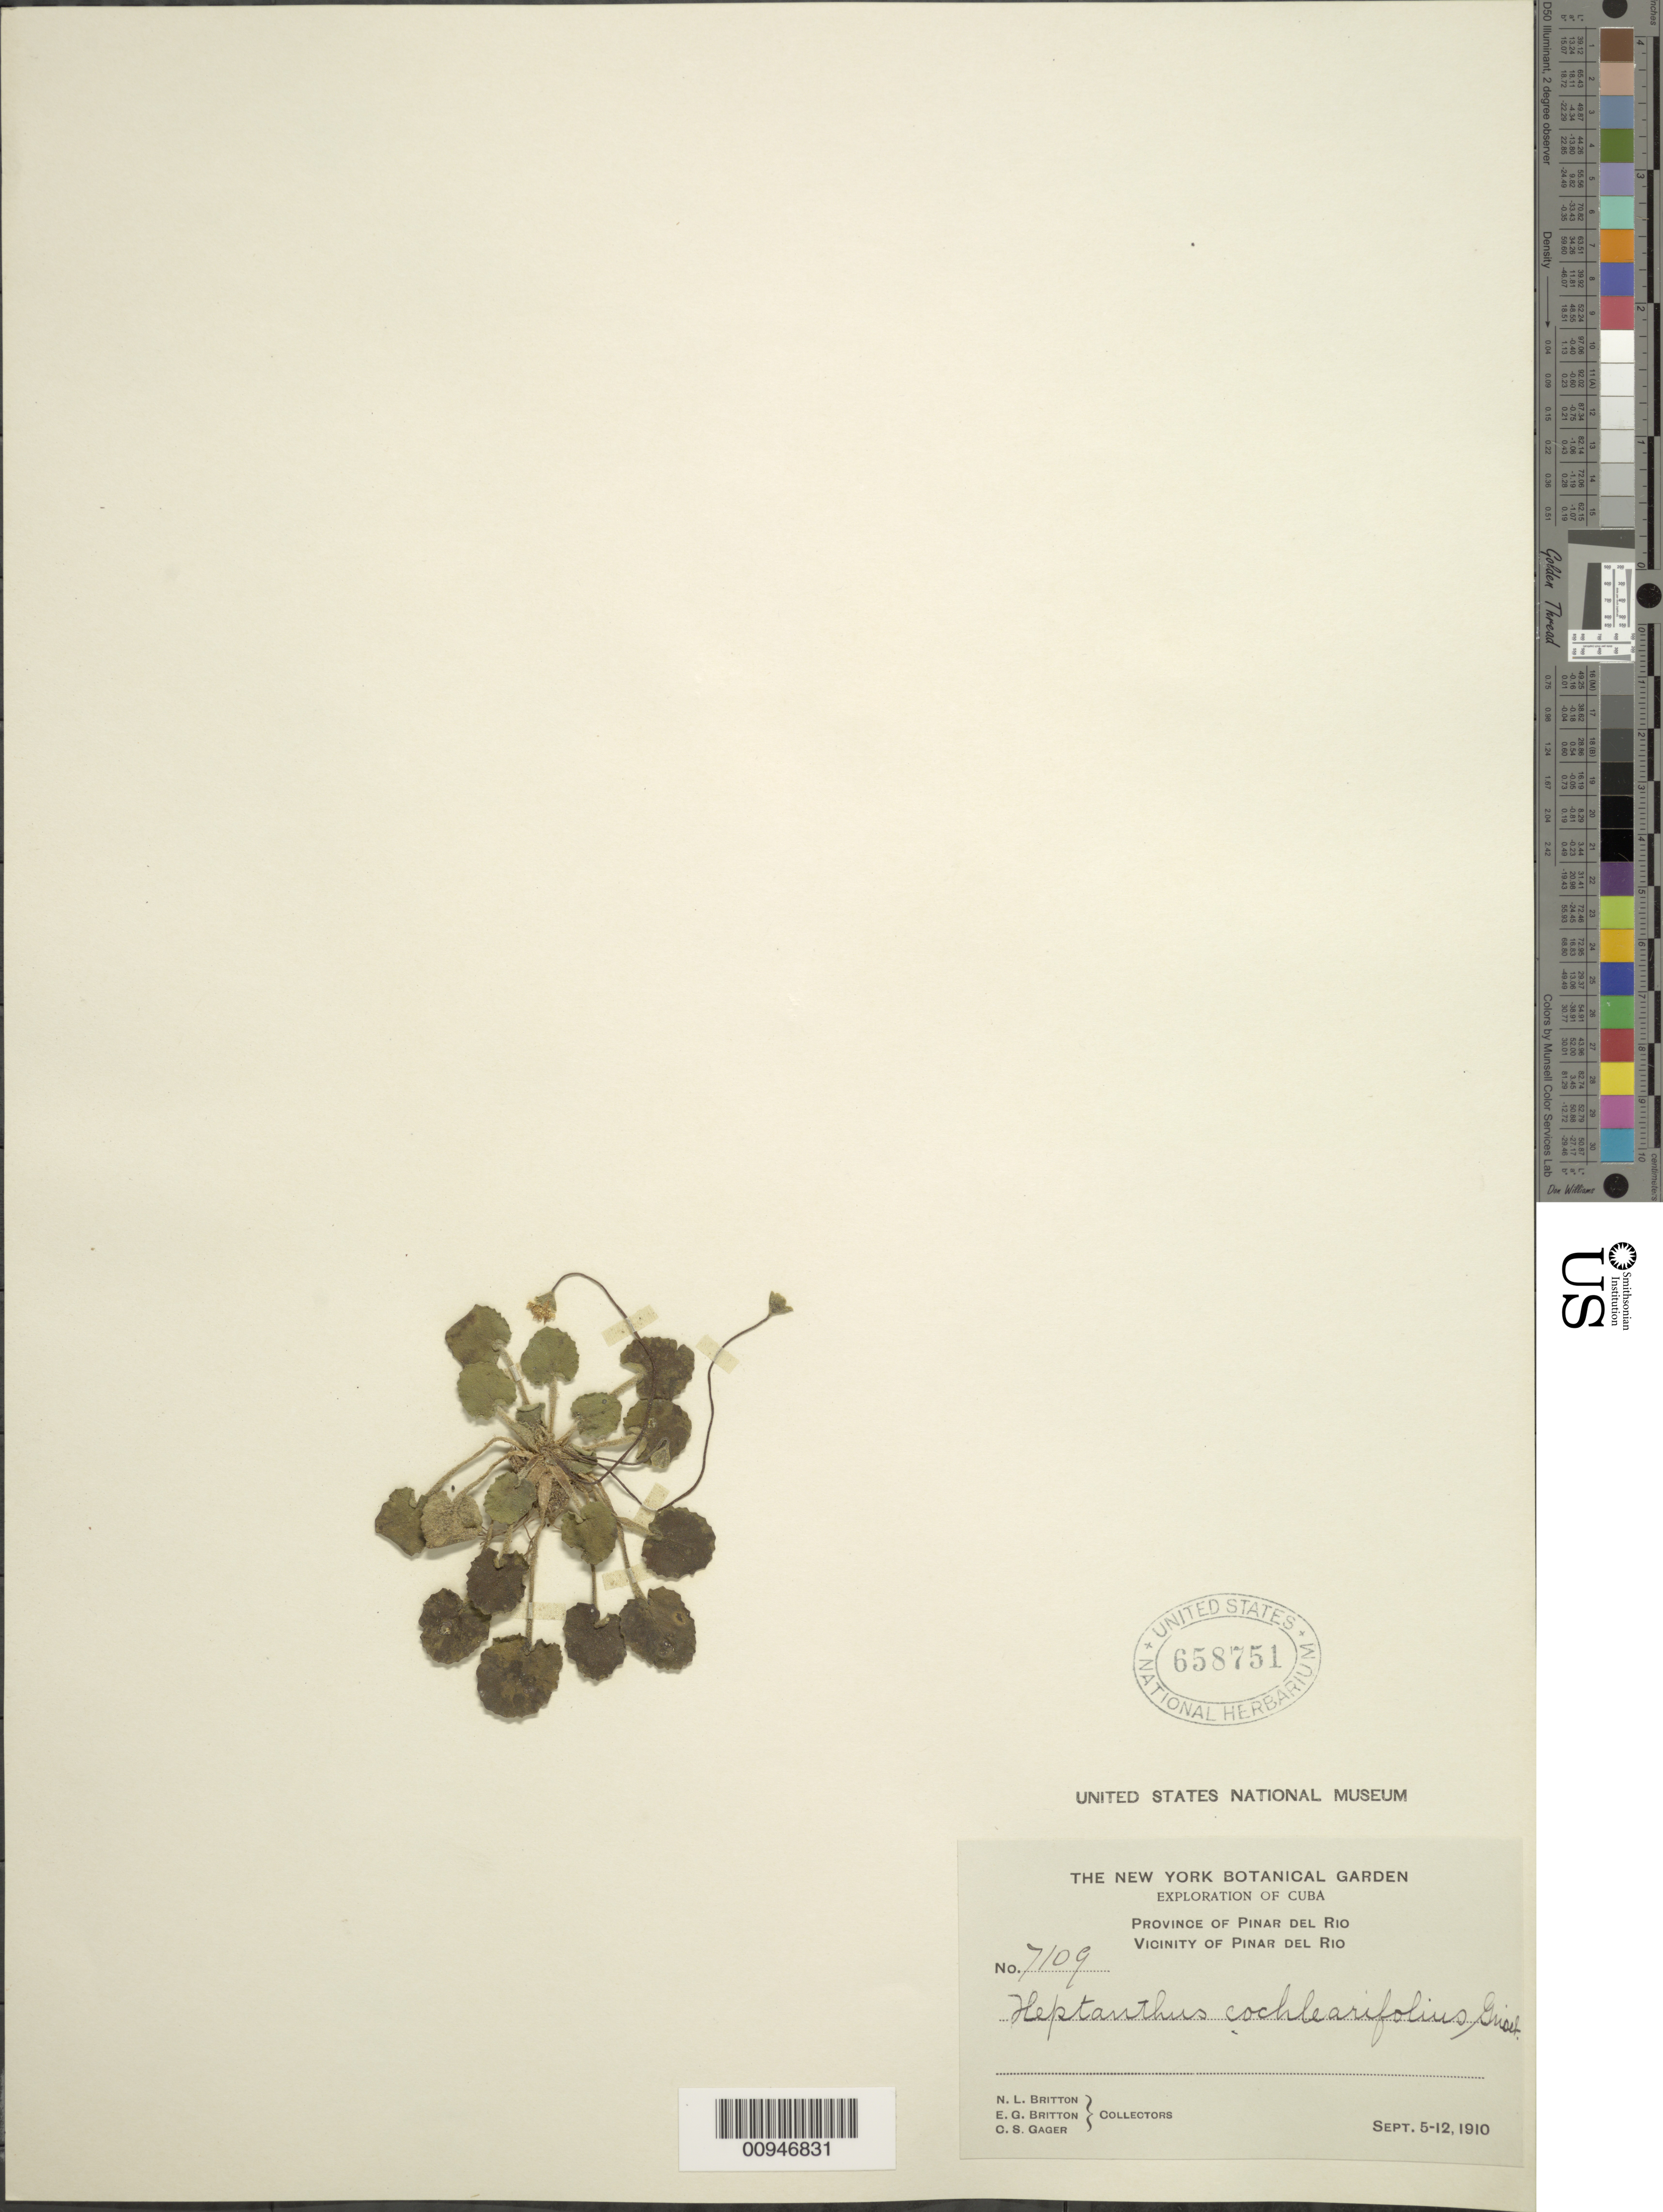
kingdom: Plantae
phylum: Tracheophyta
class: Magnoliopsida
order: Asterales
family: Asteraceae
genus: Heptanthus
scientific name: Heptanthus cochlearfolius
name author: Griseb.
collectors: N. Britton, E. G. Britton & C. Gager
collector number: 7109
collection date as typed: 05 Sep 1910 to 12 Sep 1910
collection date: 1910-09-05/1910-09-12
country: Cuba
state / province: Pinar del Rio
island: Cuba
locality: Vicinity of Pinar del Rio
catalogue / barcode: US 658751